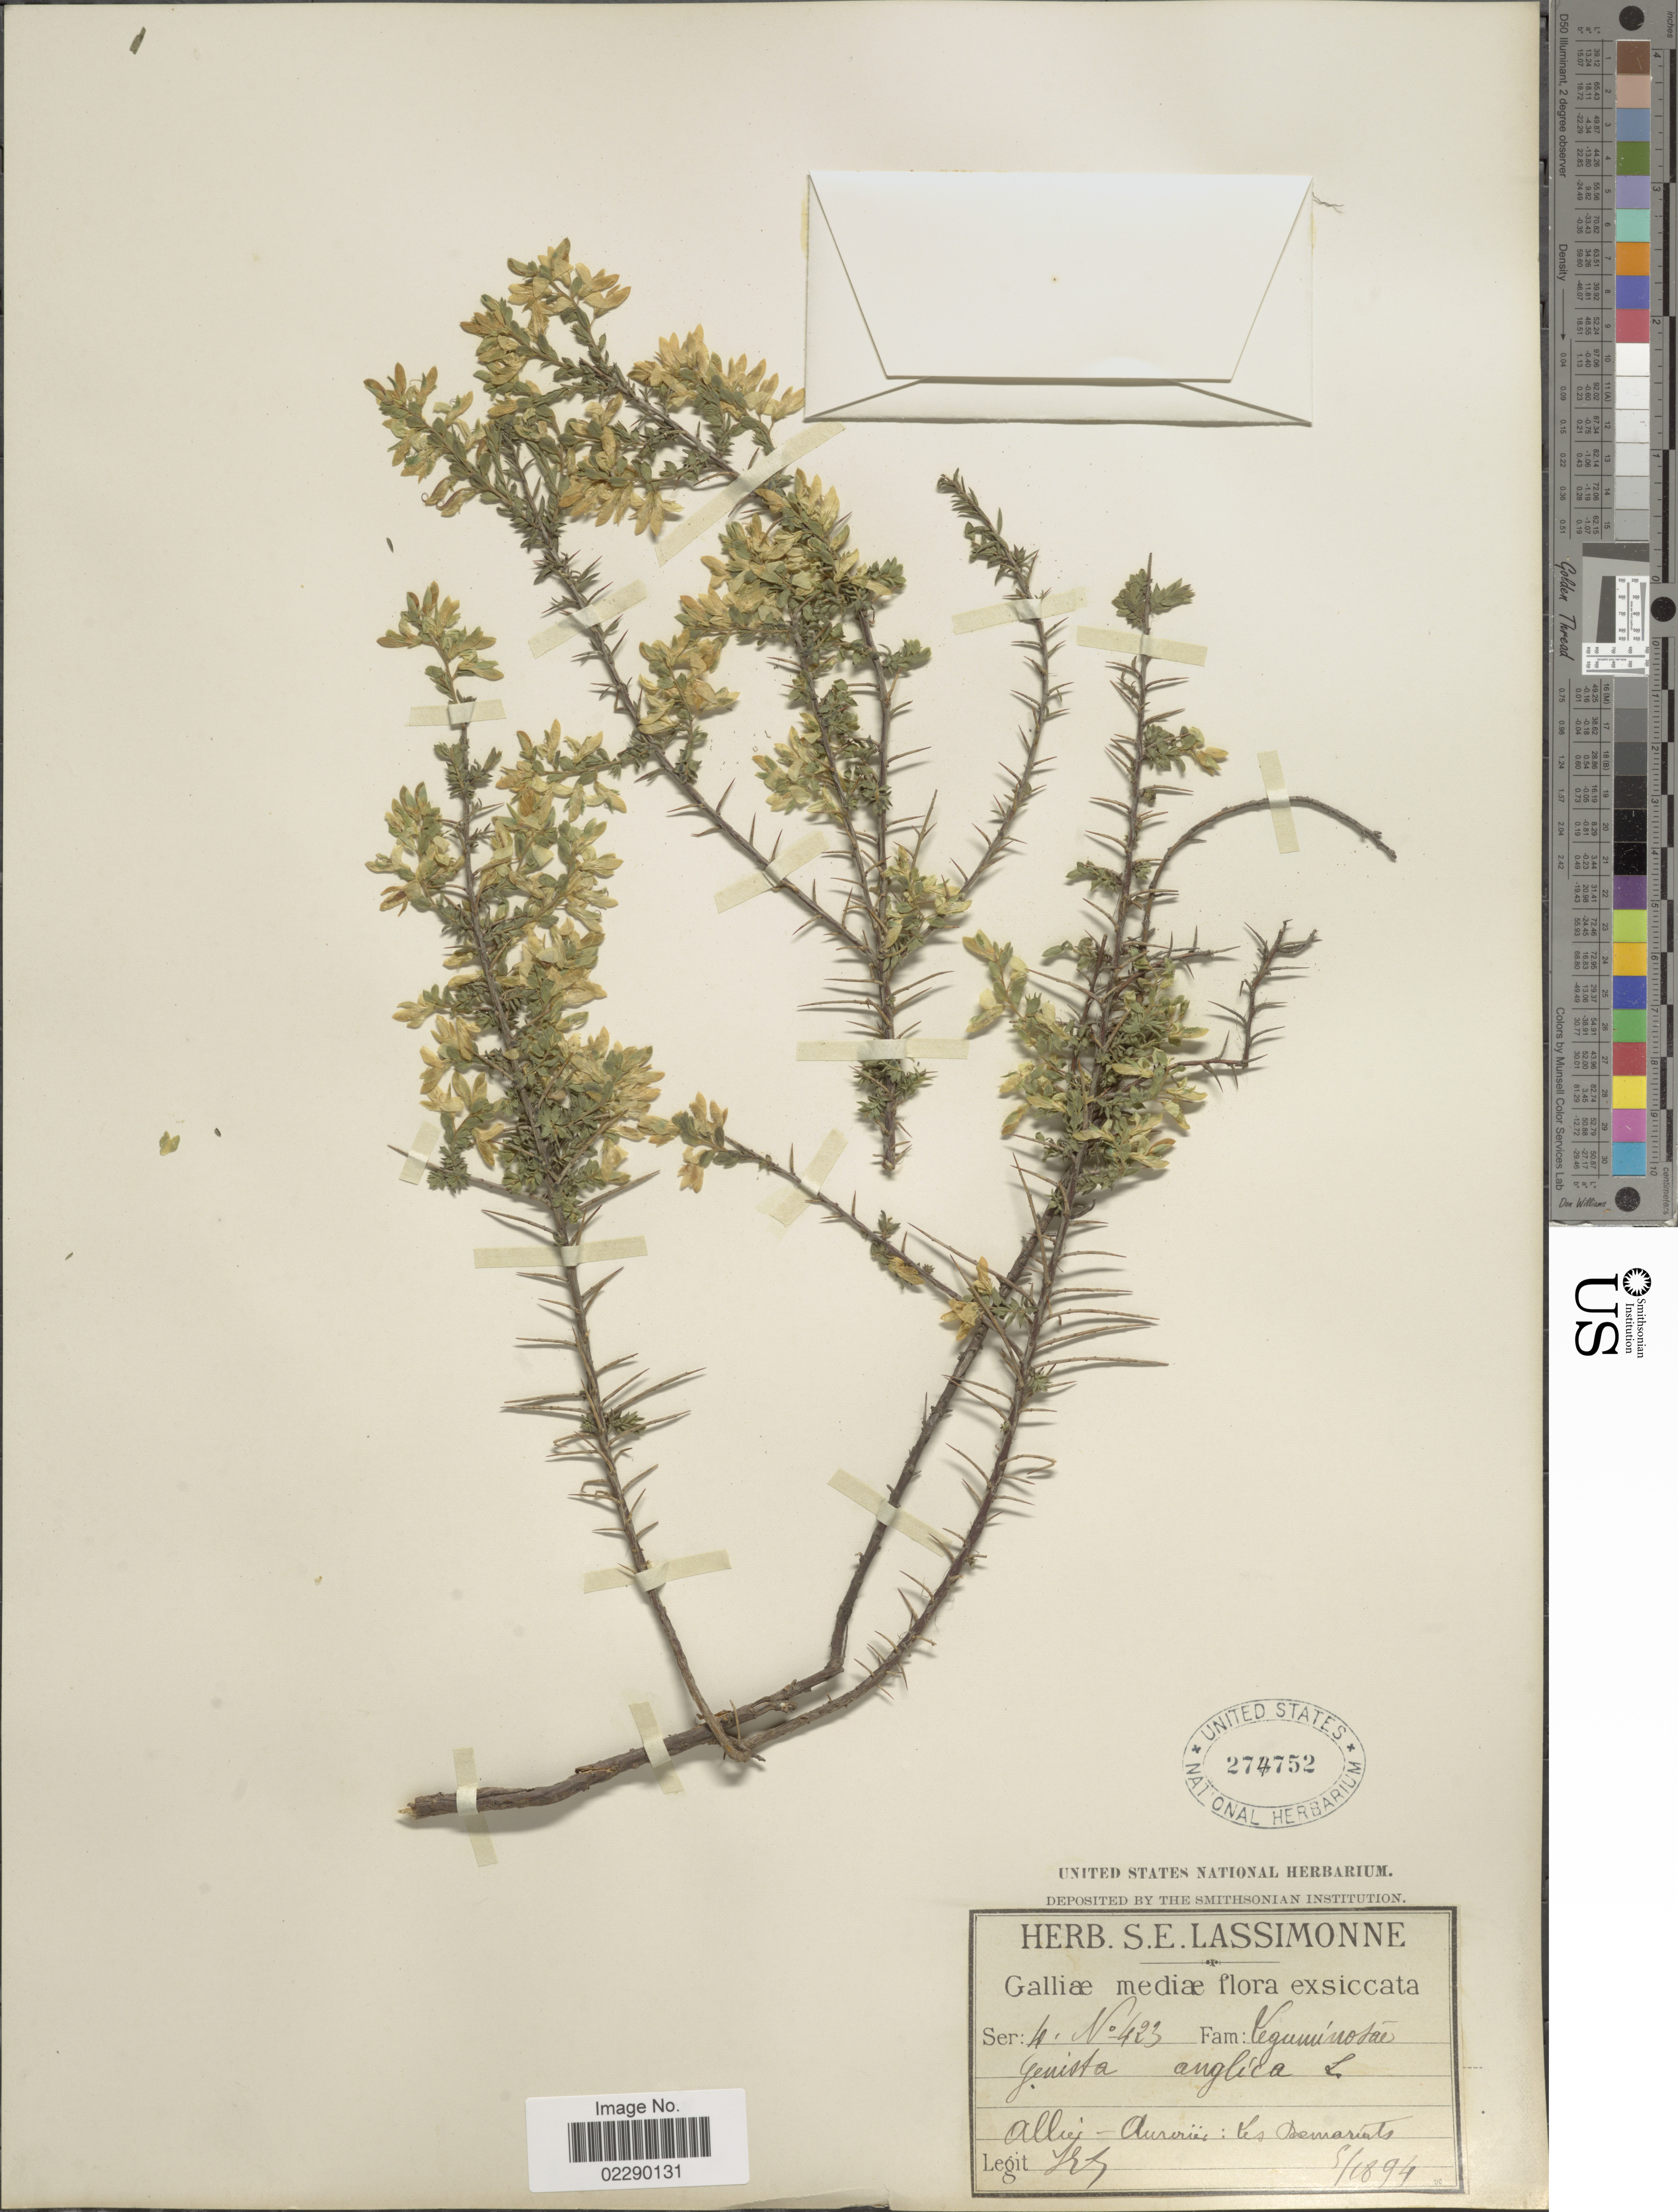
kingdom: Plantae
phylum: Tracheophyta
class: Magnoliopsida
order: Fabales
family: Fabaceae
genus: Genista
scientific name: Genista anglica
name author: L.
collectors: S. Lassimonne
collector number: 423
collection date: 1894-05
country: France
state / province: Auvergne-Rhône-Alpes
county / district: Allier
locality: Galliæ mediæ [Central France]. Allier - Aurouër: Les Damariats.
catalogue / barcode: US 274752